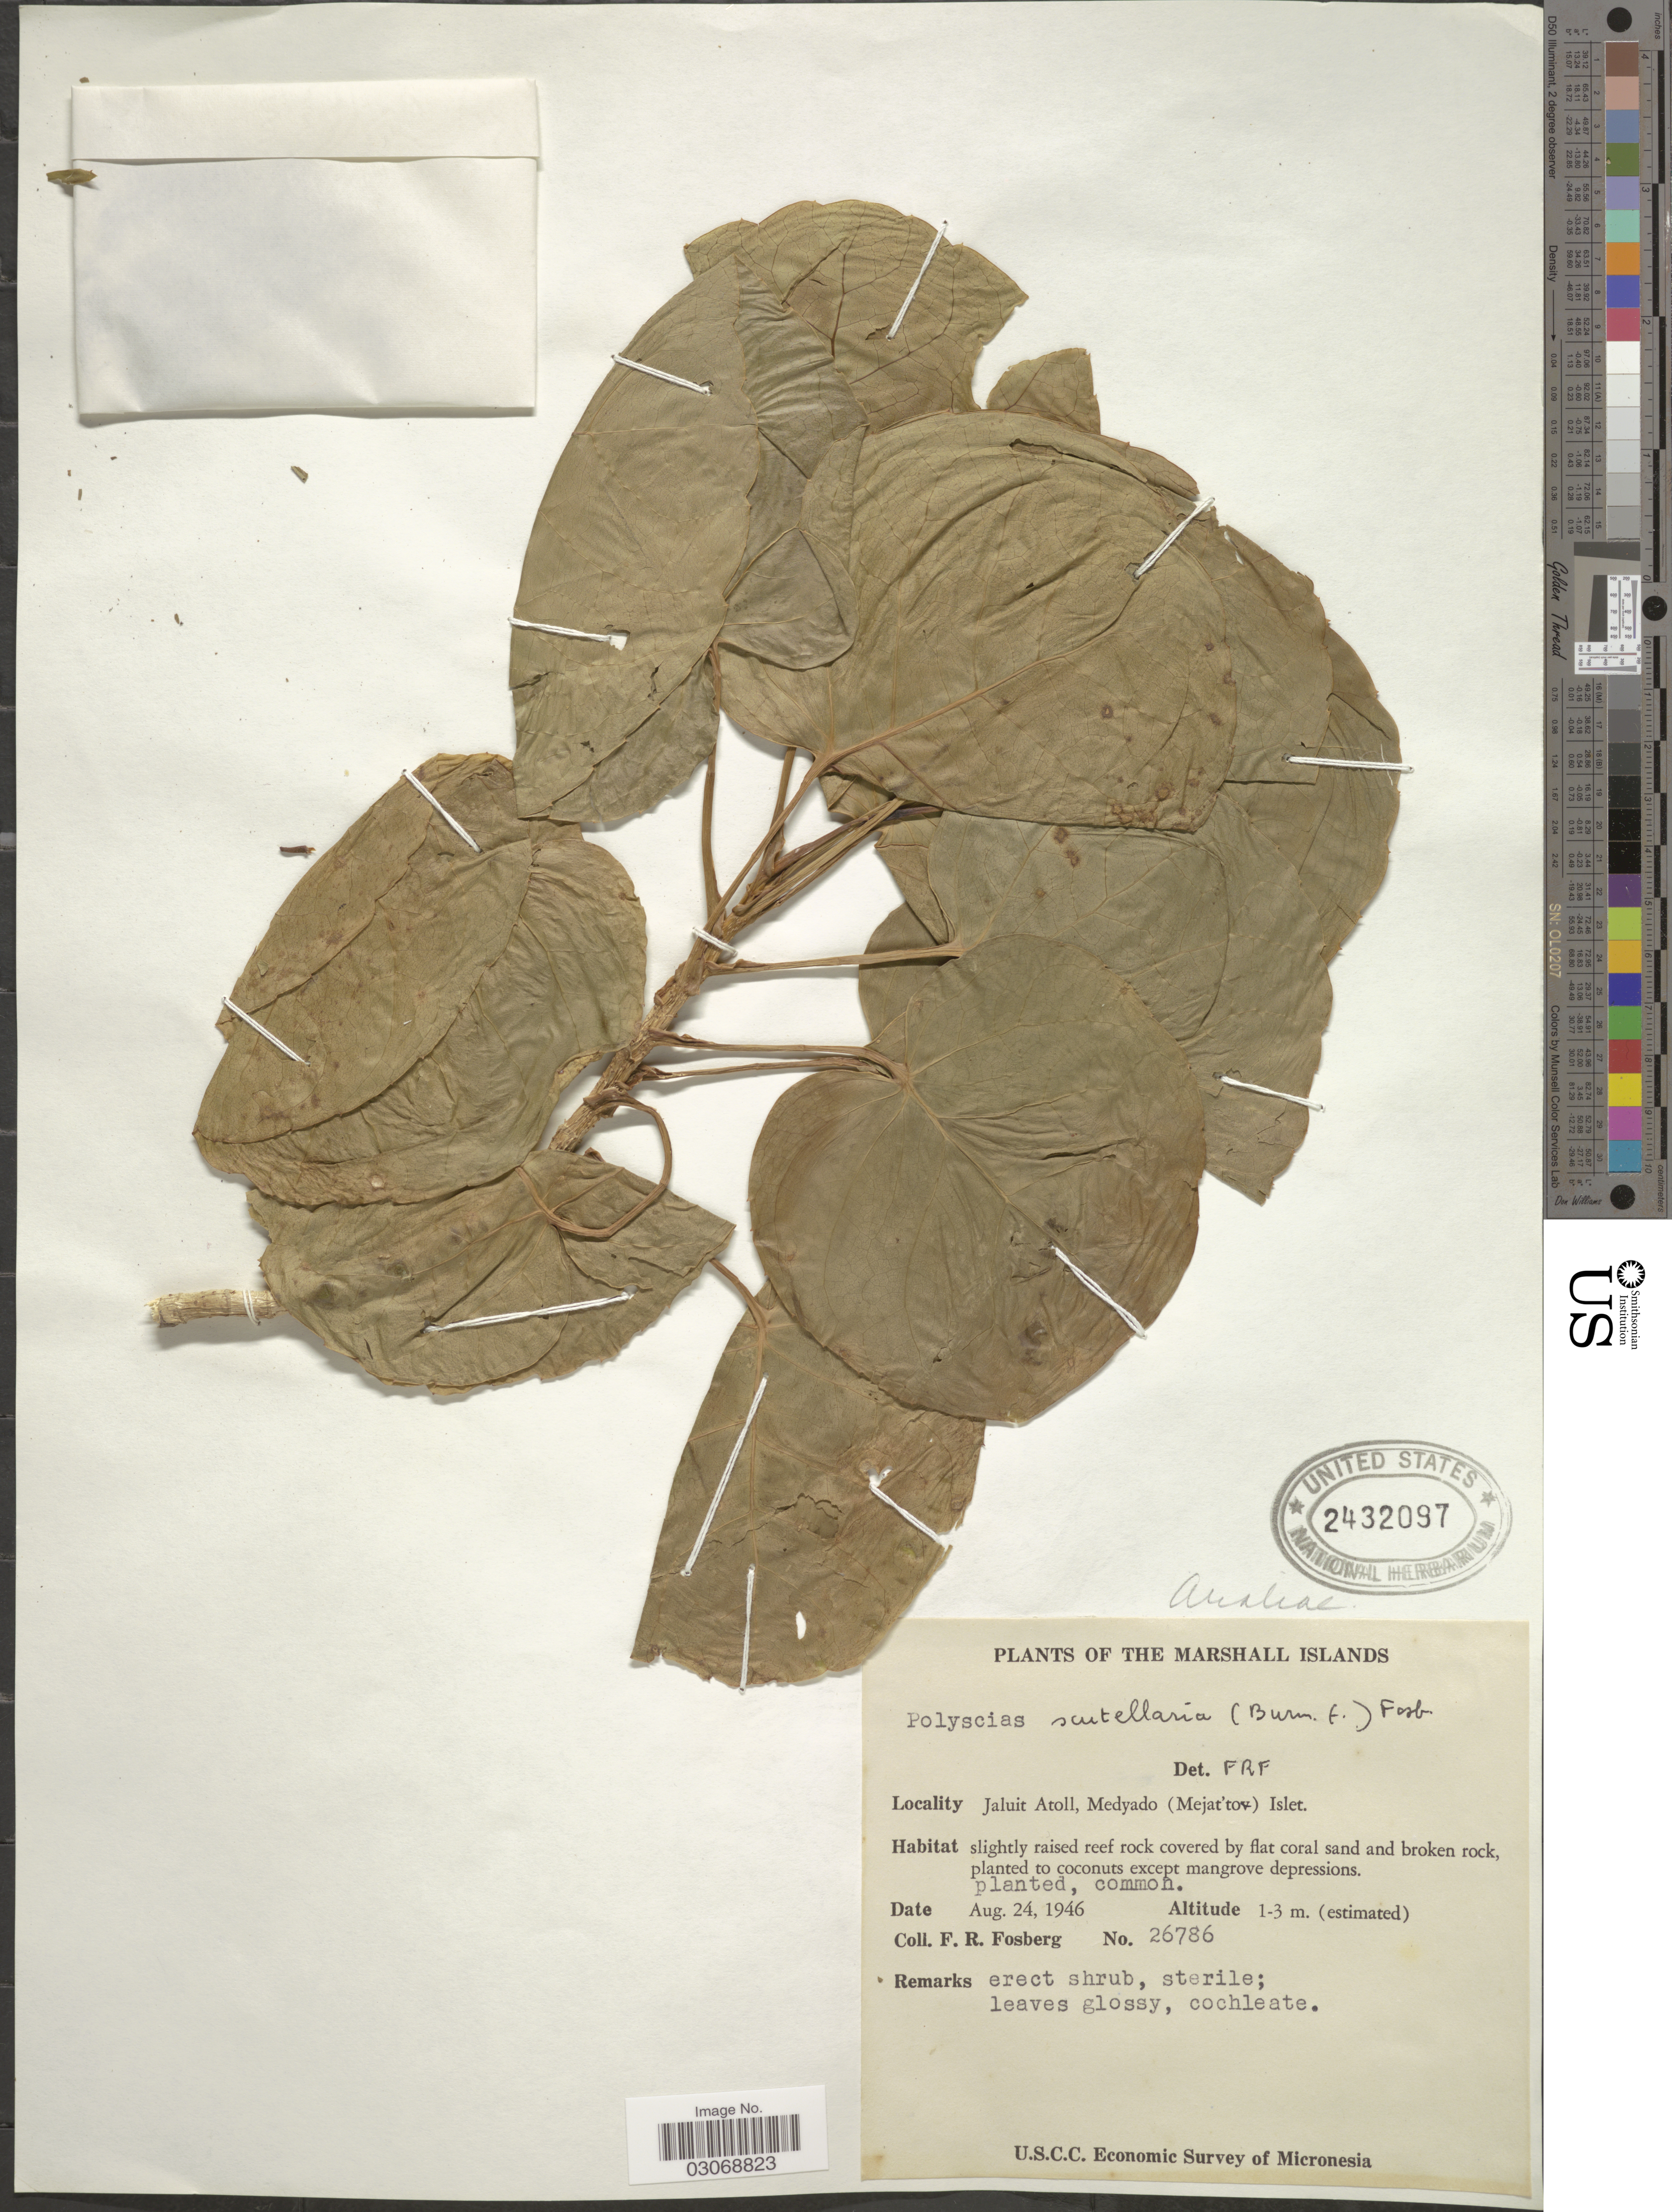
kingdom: Plantae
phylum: Tracheophyta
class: Magnoliopsida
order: Apiales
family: Araliaceae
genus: Polyscias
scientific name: Polyscias scutellaria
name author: (Burm. f.) Fosberg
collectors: F. R. Fosberg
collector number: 26786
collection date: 1946-08-24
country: Marshall Islands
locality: The Marshall Islands. Jaluit Atoll, Medyado (Mejat'to) Islet.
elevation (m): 1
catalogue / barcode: US 2432097